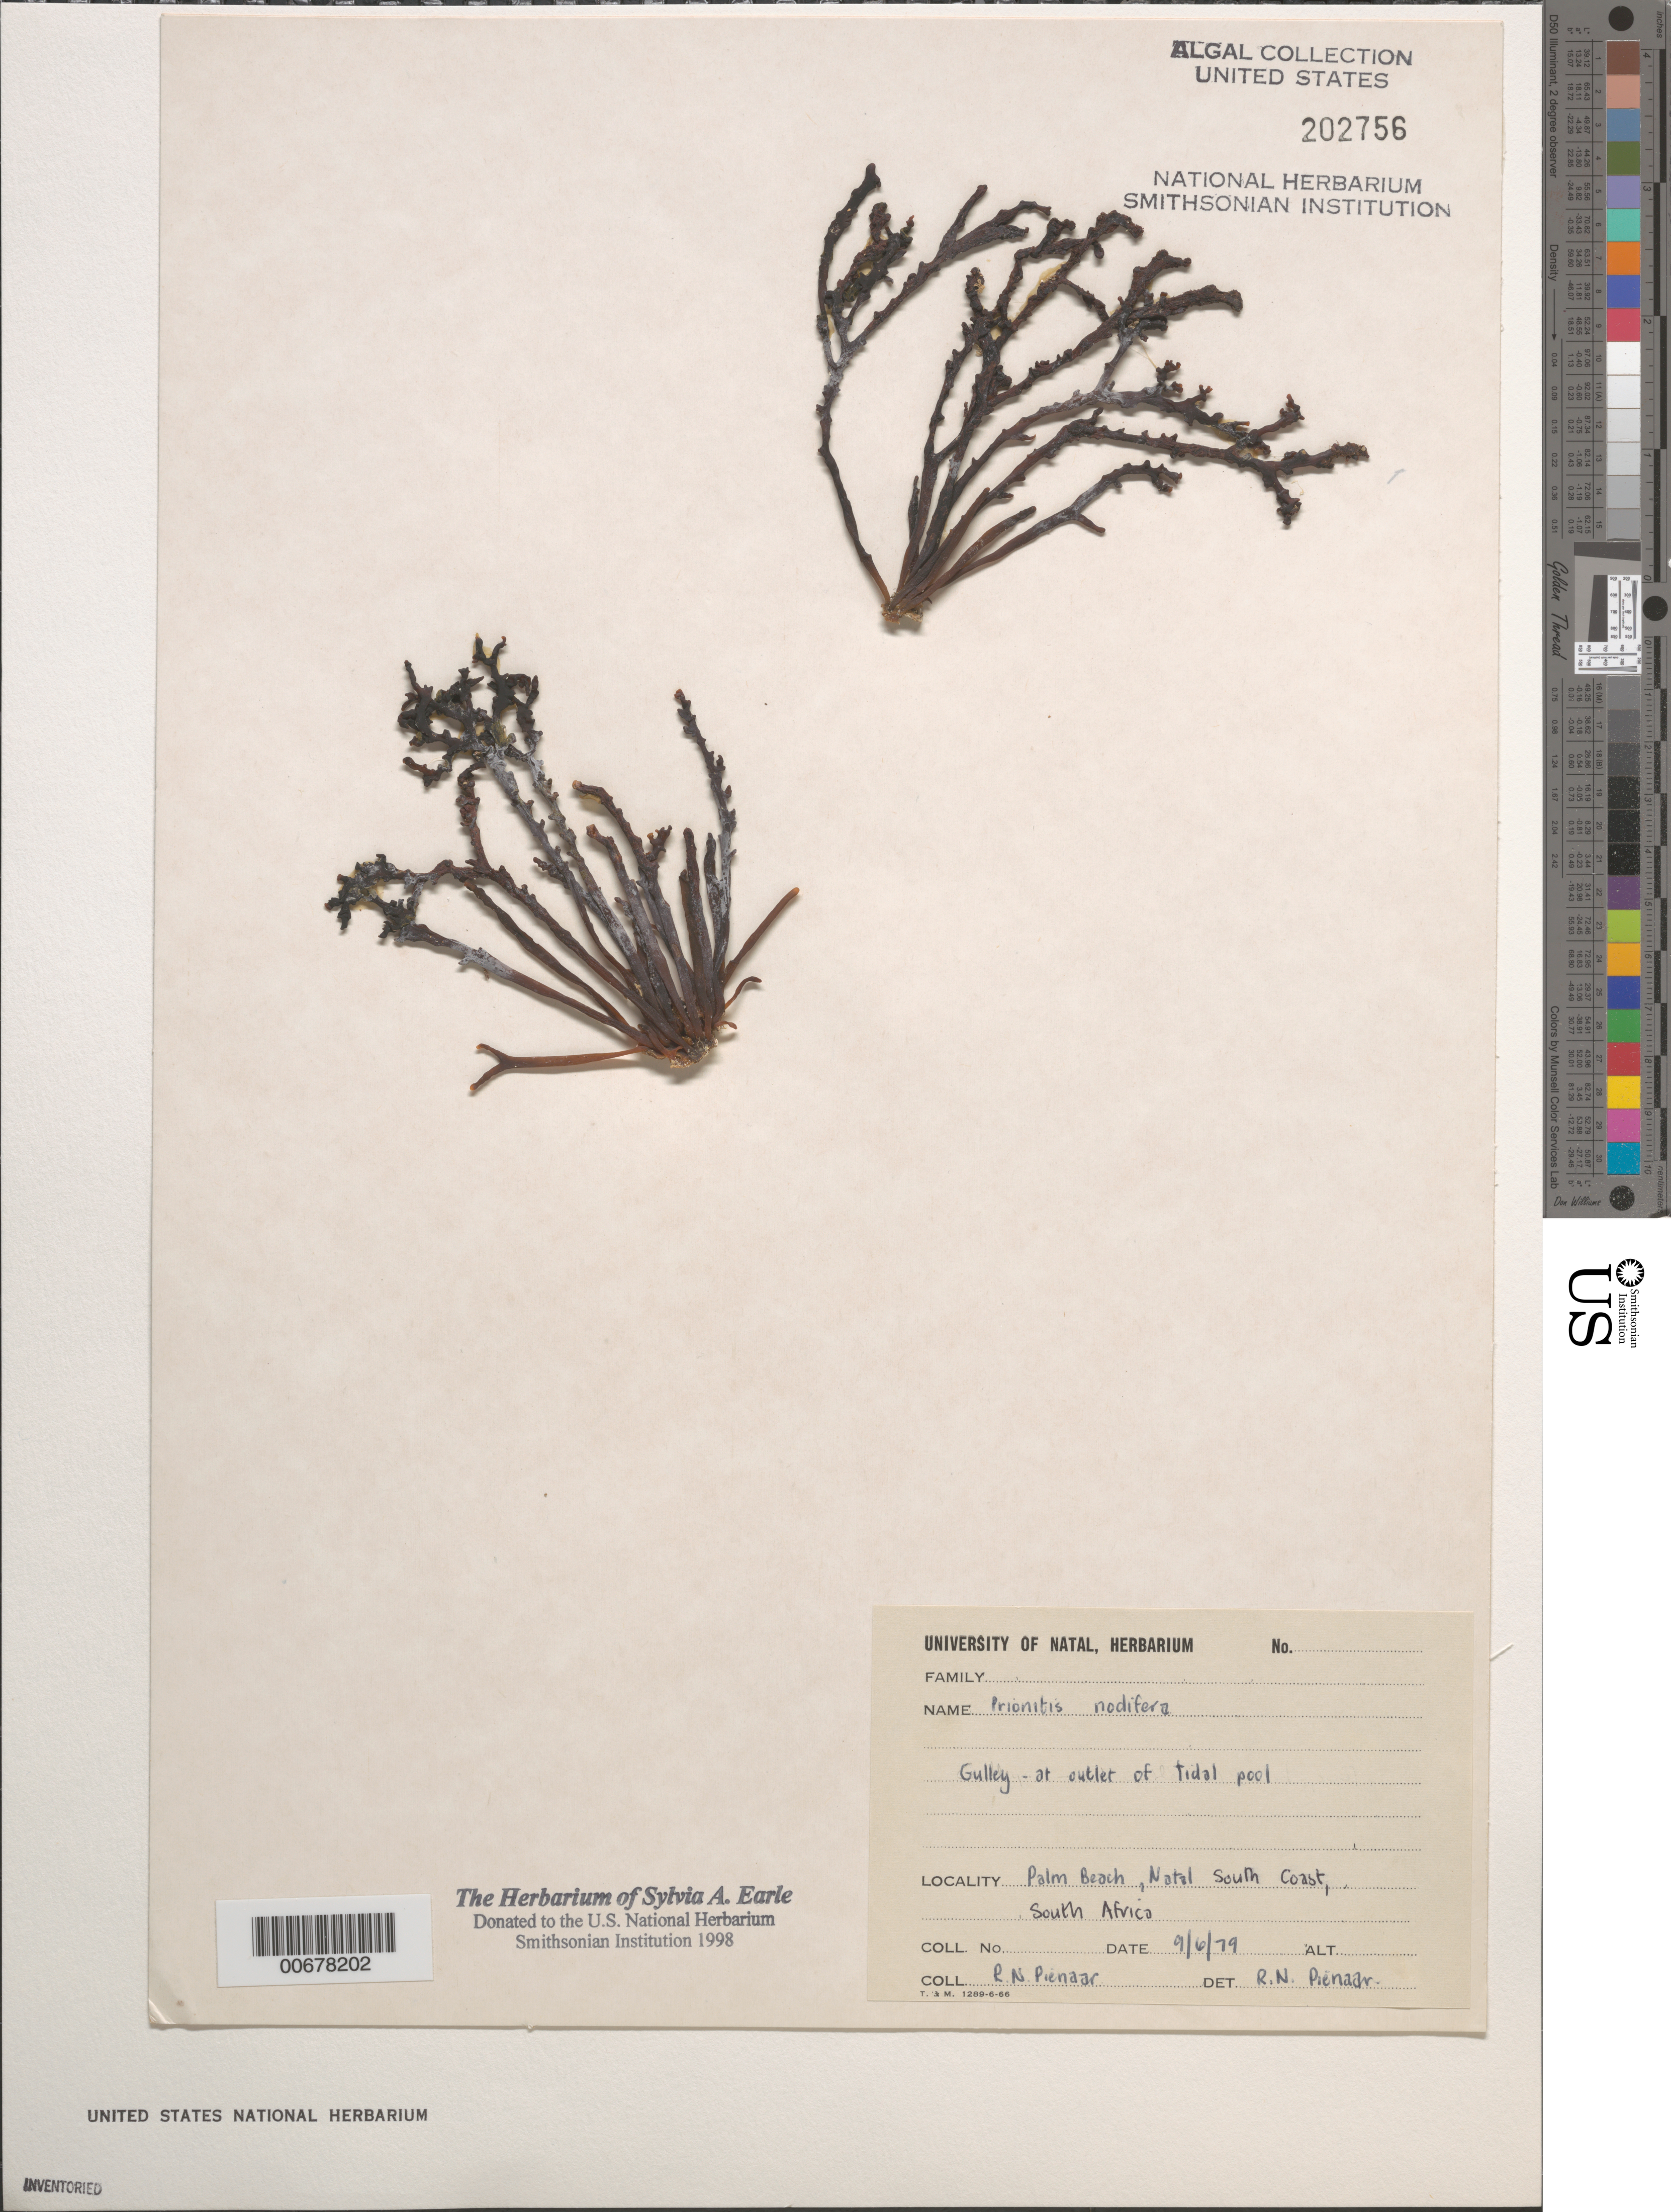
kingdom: Plantae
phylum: Rhodophyta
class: Florideophyceae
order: Cryptonemiales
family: Cryptonemiaceae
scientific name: Prionitis nodifera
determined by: Pienaar, R. N.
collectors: R. Pienaar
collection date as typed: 09 Jun 1979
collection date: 1979-06-09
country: South Africa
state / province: KwaZulu-Natal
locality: Palm Beach, South Coast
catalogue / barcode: US 202756